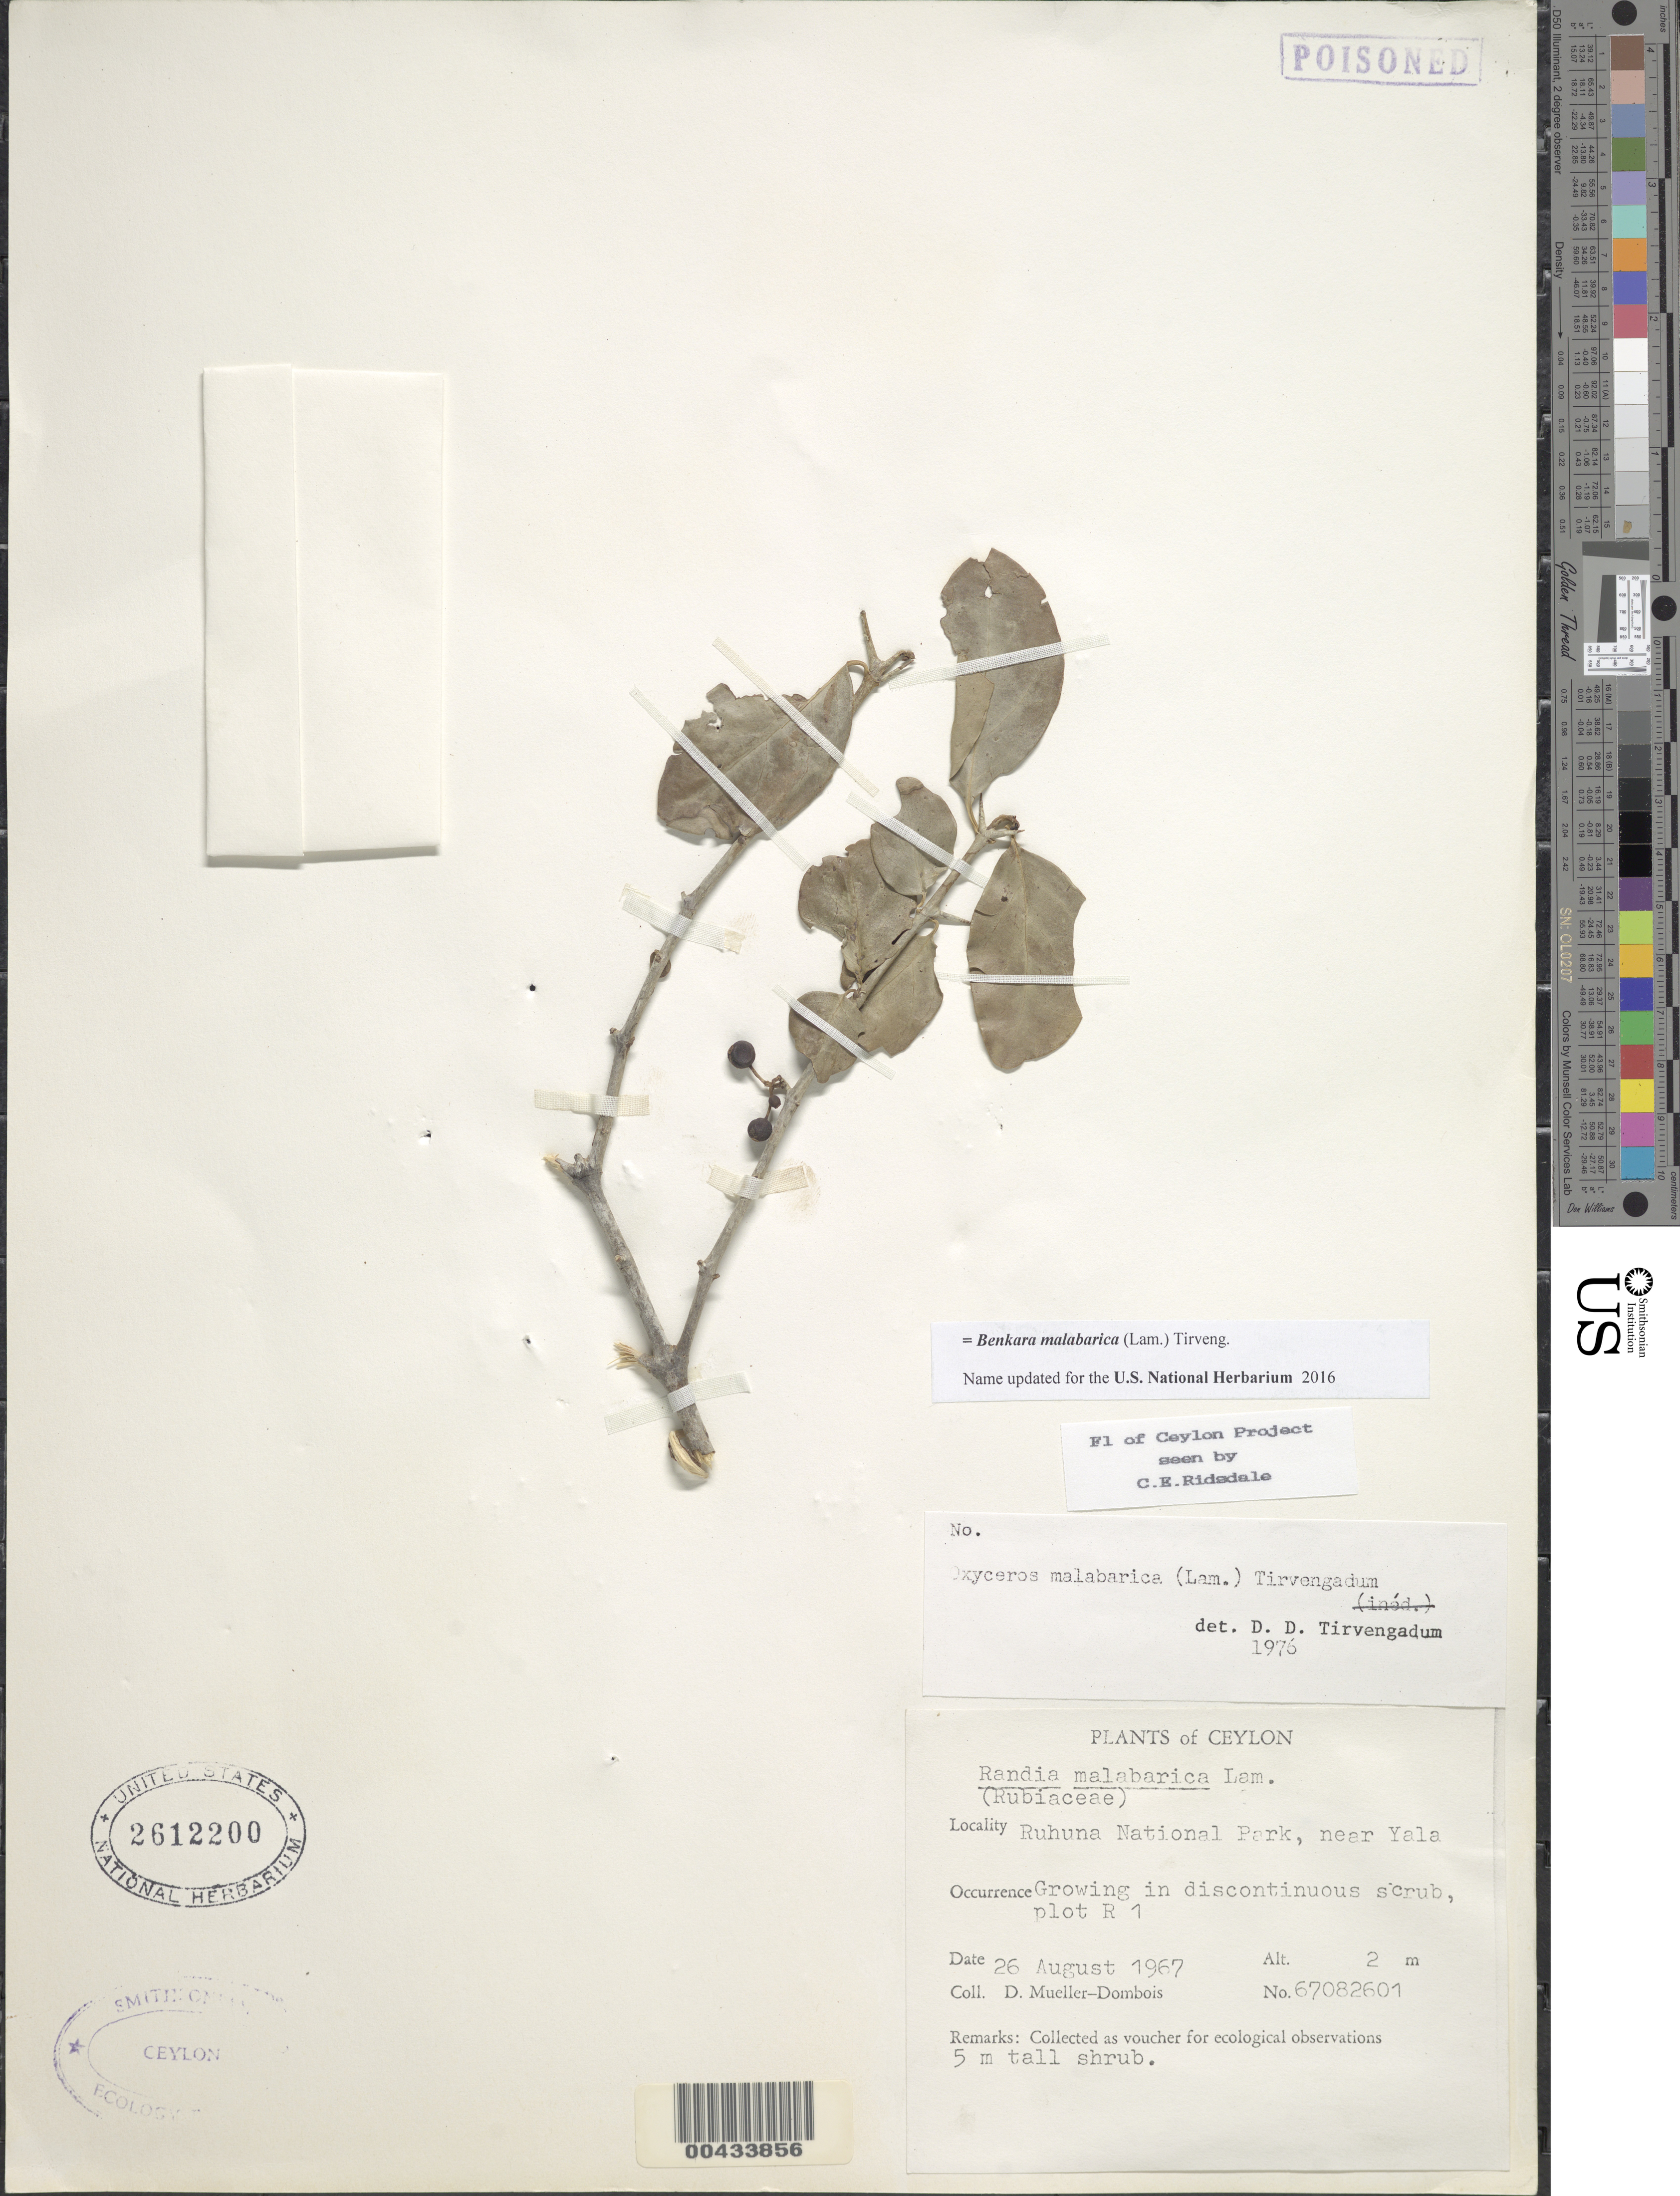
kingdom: Plantae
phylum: Tracheophyta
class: Magnoliopsida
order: Gentianales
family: Rubiaceae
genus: Oxyceros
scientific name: Oxyceros malabarica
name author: (Lam.) Tirveng.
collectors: D. Mueller-Dombois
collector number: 67082601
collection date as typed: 26 Aug 1967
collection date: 1967-08-26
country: Sri Lanka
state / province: Southern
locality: Ruhuna Natl Park, near Yala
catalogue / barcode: US 2612200